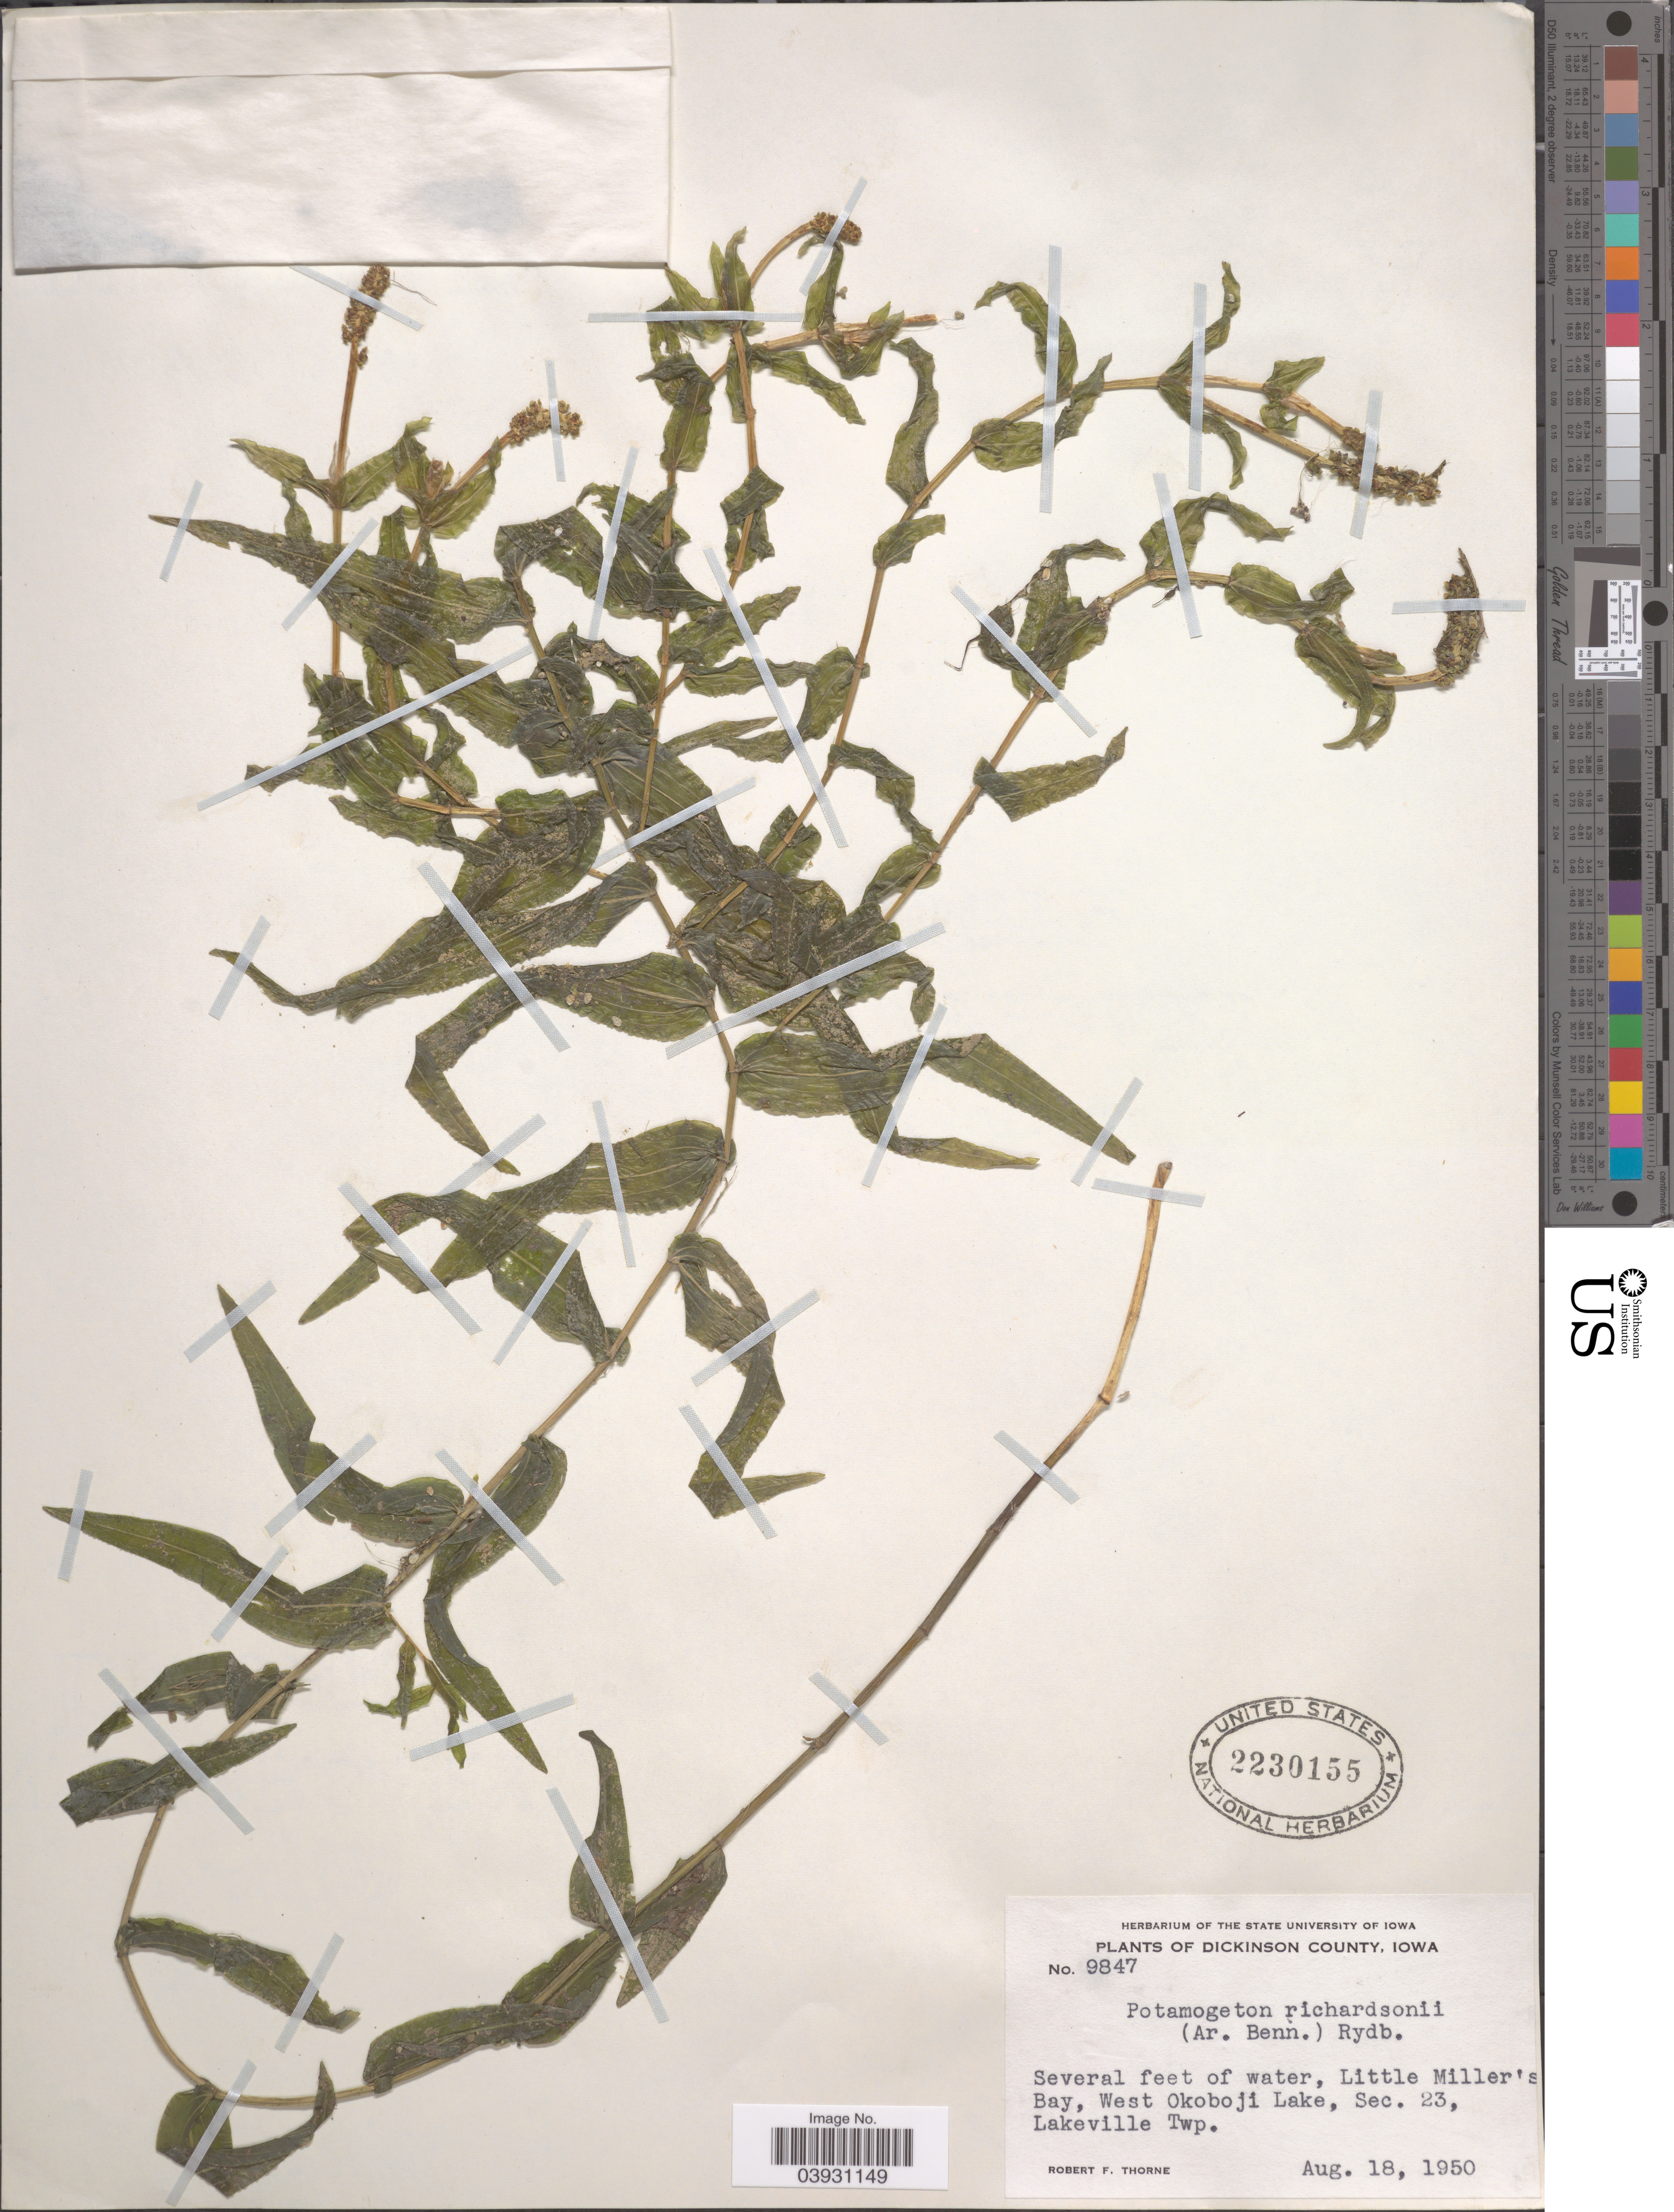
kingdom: Plantae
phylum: Tracheophyta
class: Liliopsida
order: Alismatales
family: Potamogetonaceae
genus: Potamogeton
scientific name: Potamogeton richardsonii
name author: (A.W. Benn.) Rydb.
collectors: R. F. Thorne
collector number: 9847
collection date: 1950-08-18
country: United States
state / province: Iowa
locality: Dickinson County. Little Miller's Bay, West Okoboji Lake, Sec. 23, Lakeville Twp.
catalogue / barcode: US 2230155